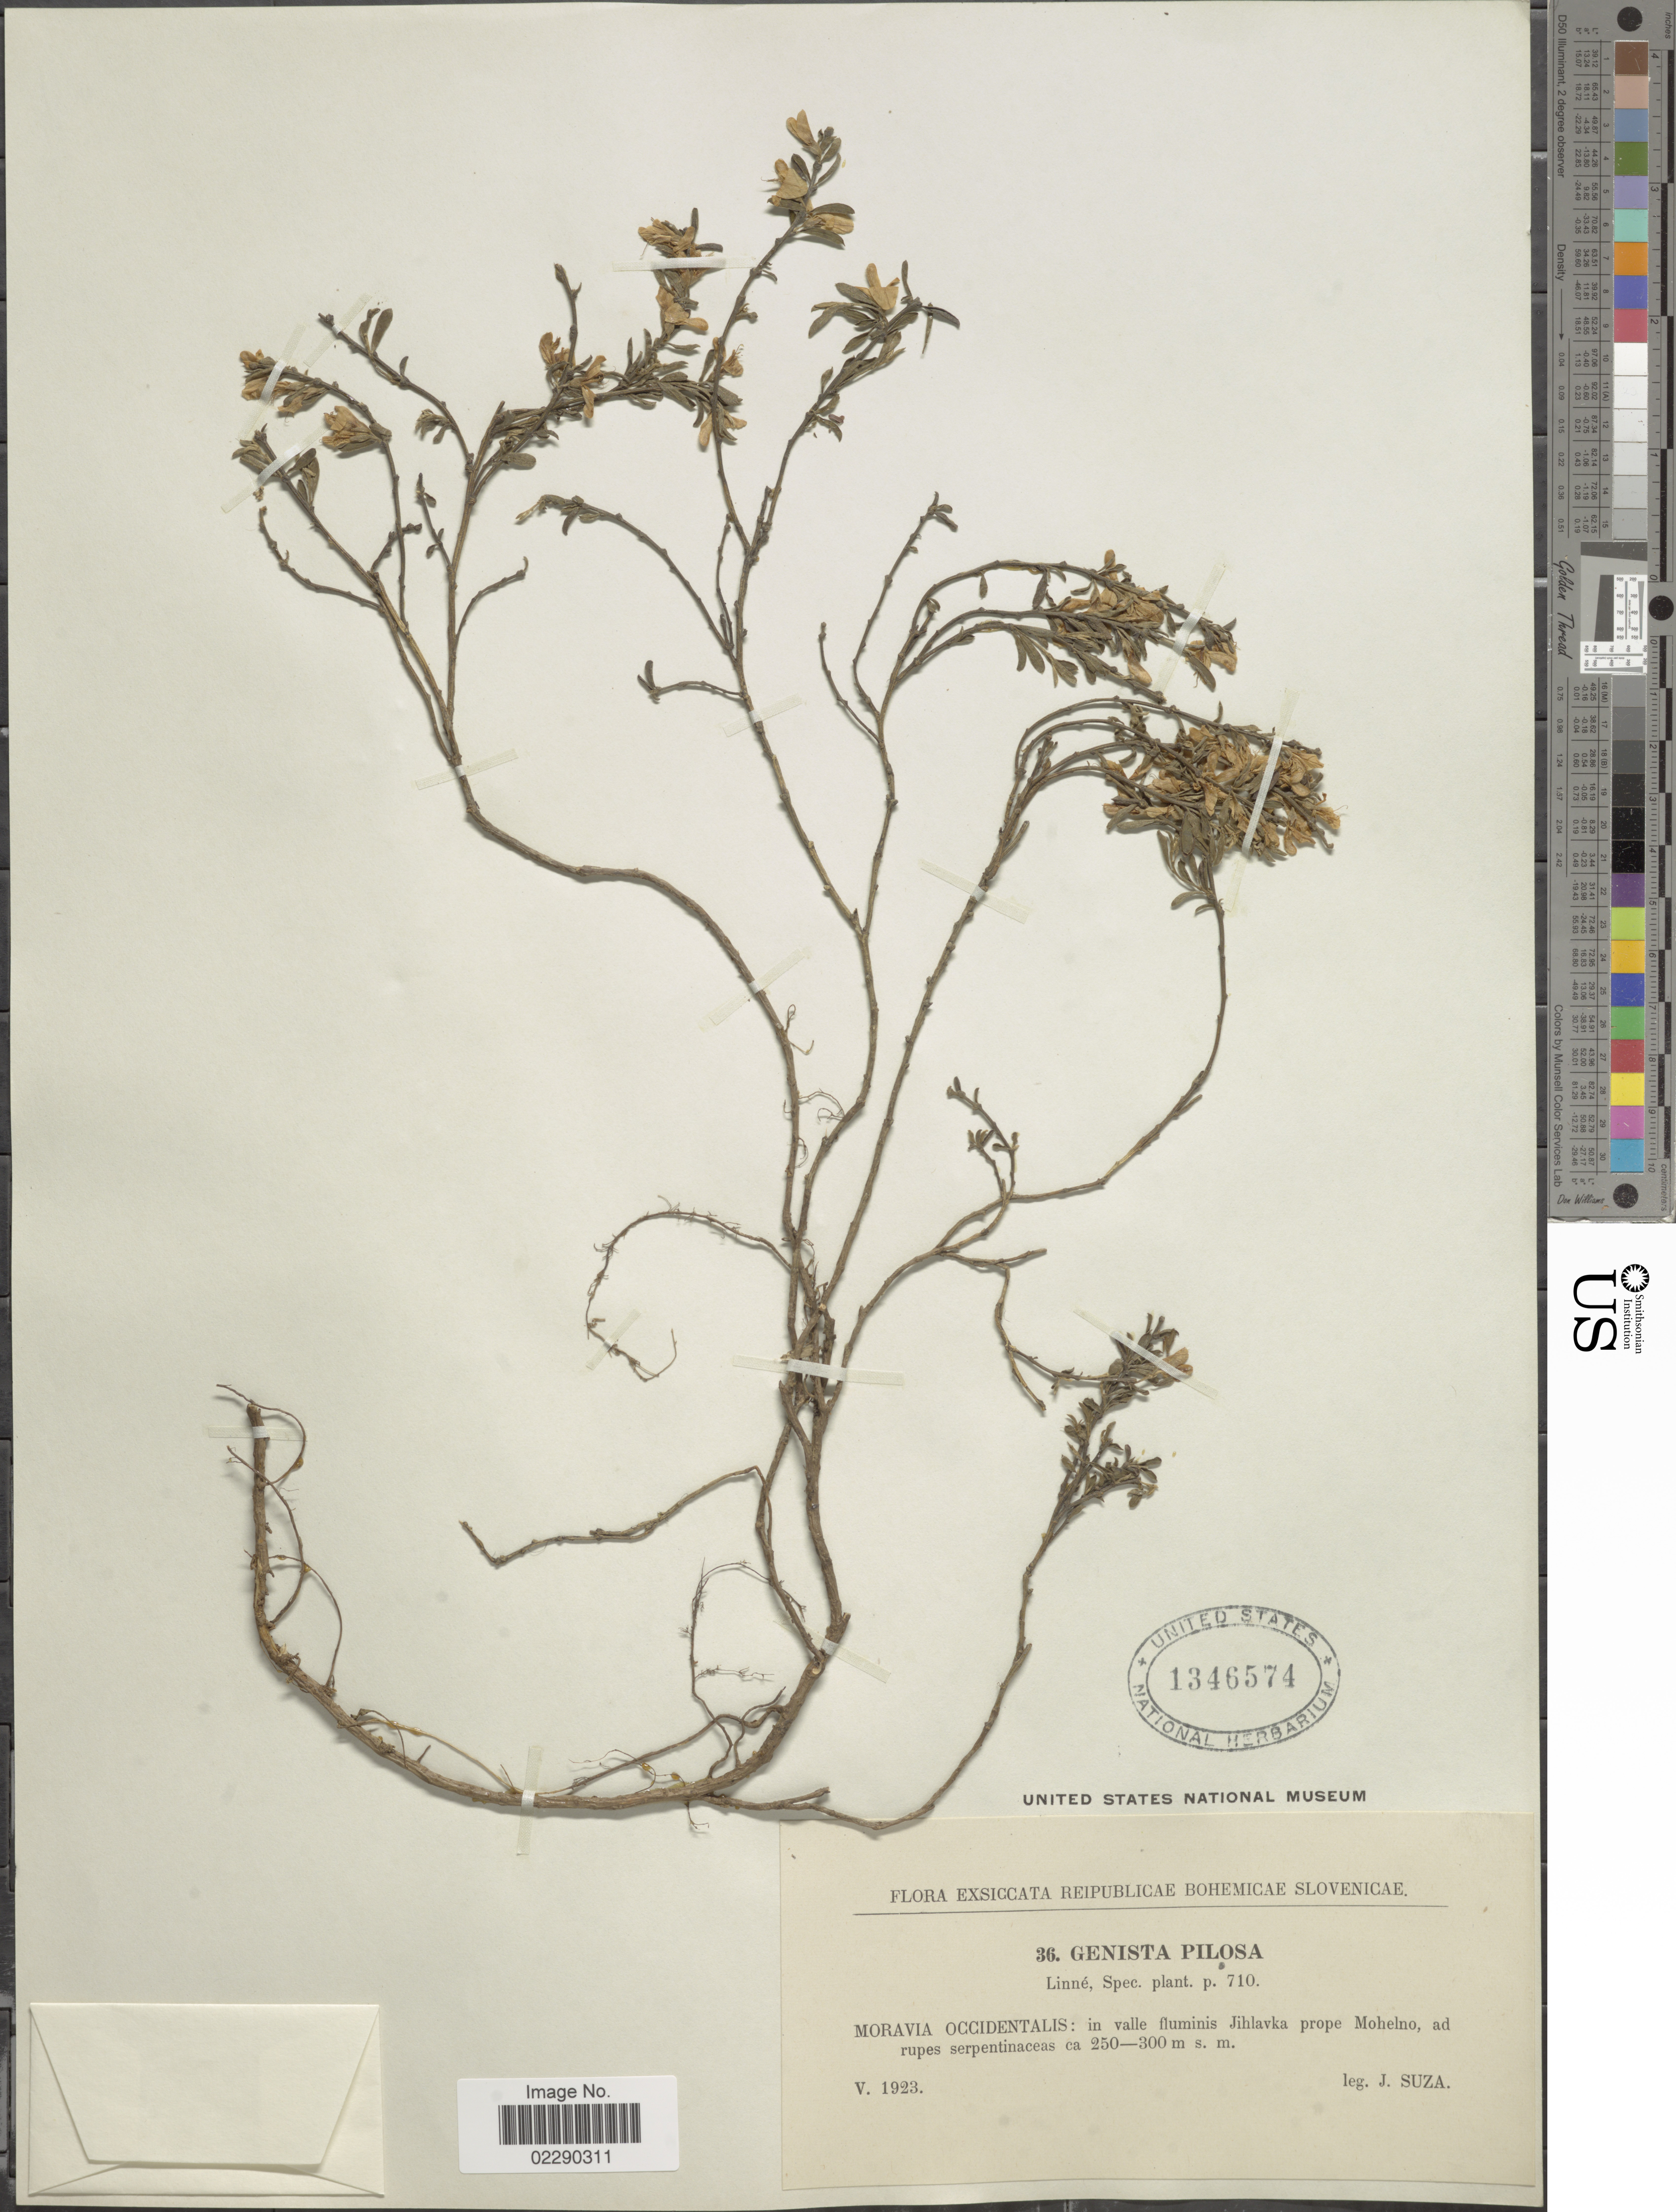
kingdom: Plantae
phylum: Tracheophyta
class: Magnoliopsida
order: Fabales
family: Fabaceae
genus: Genista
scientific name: Genista pilosa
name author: L.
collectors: J. Suza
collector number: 36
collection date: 1923-05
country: Czechia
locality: Reipublicae Bohemicae slovenicae, Moravia Occidentalis, in valle fluminis Jihlavka prope Mohelno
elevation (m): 250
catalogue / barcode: US 1346574